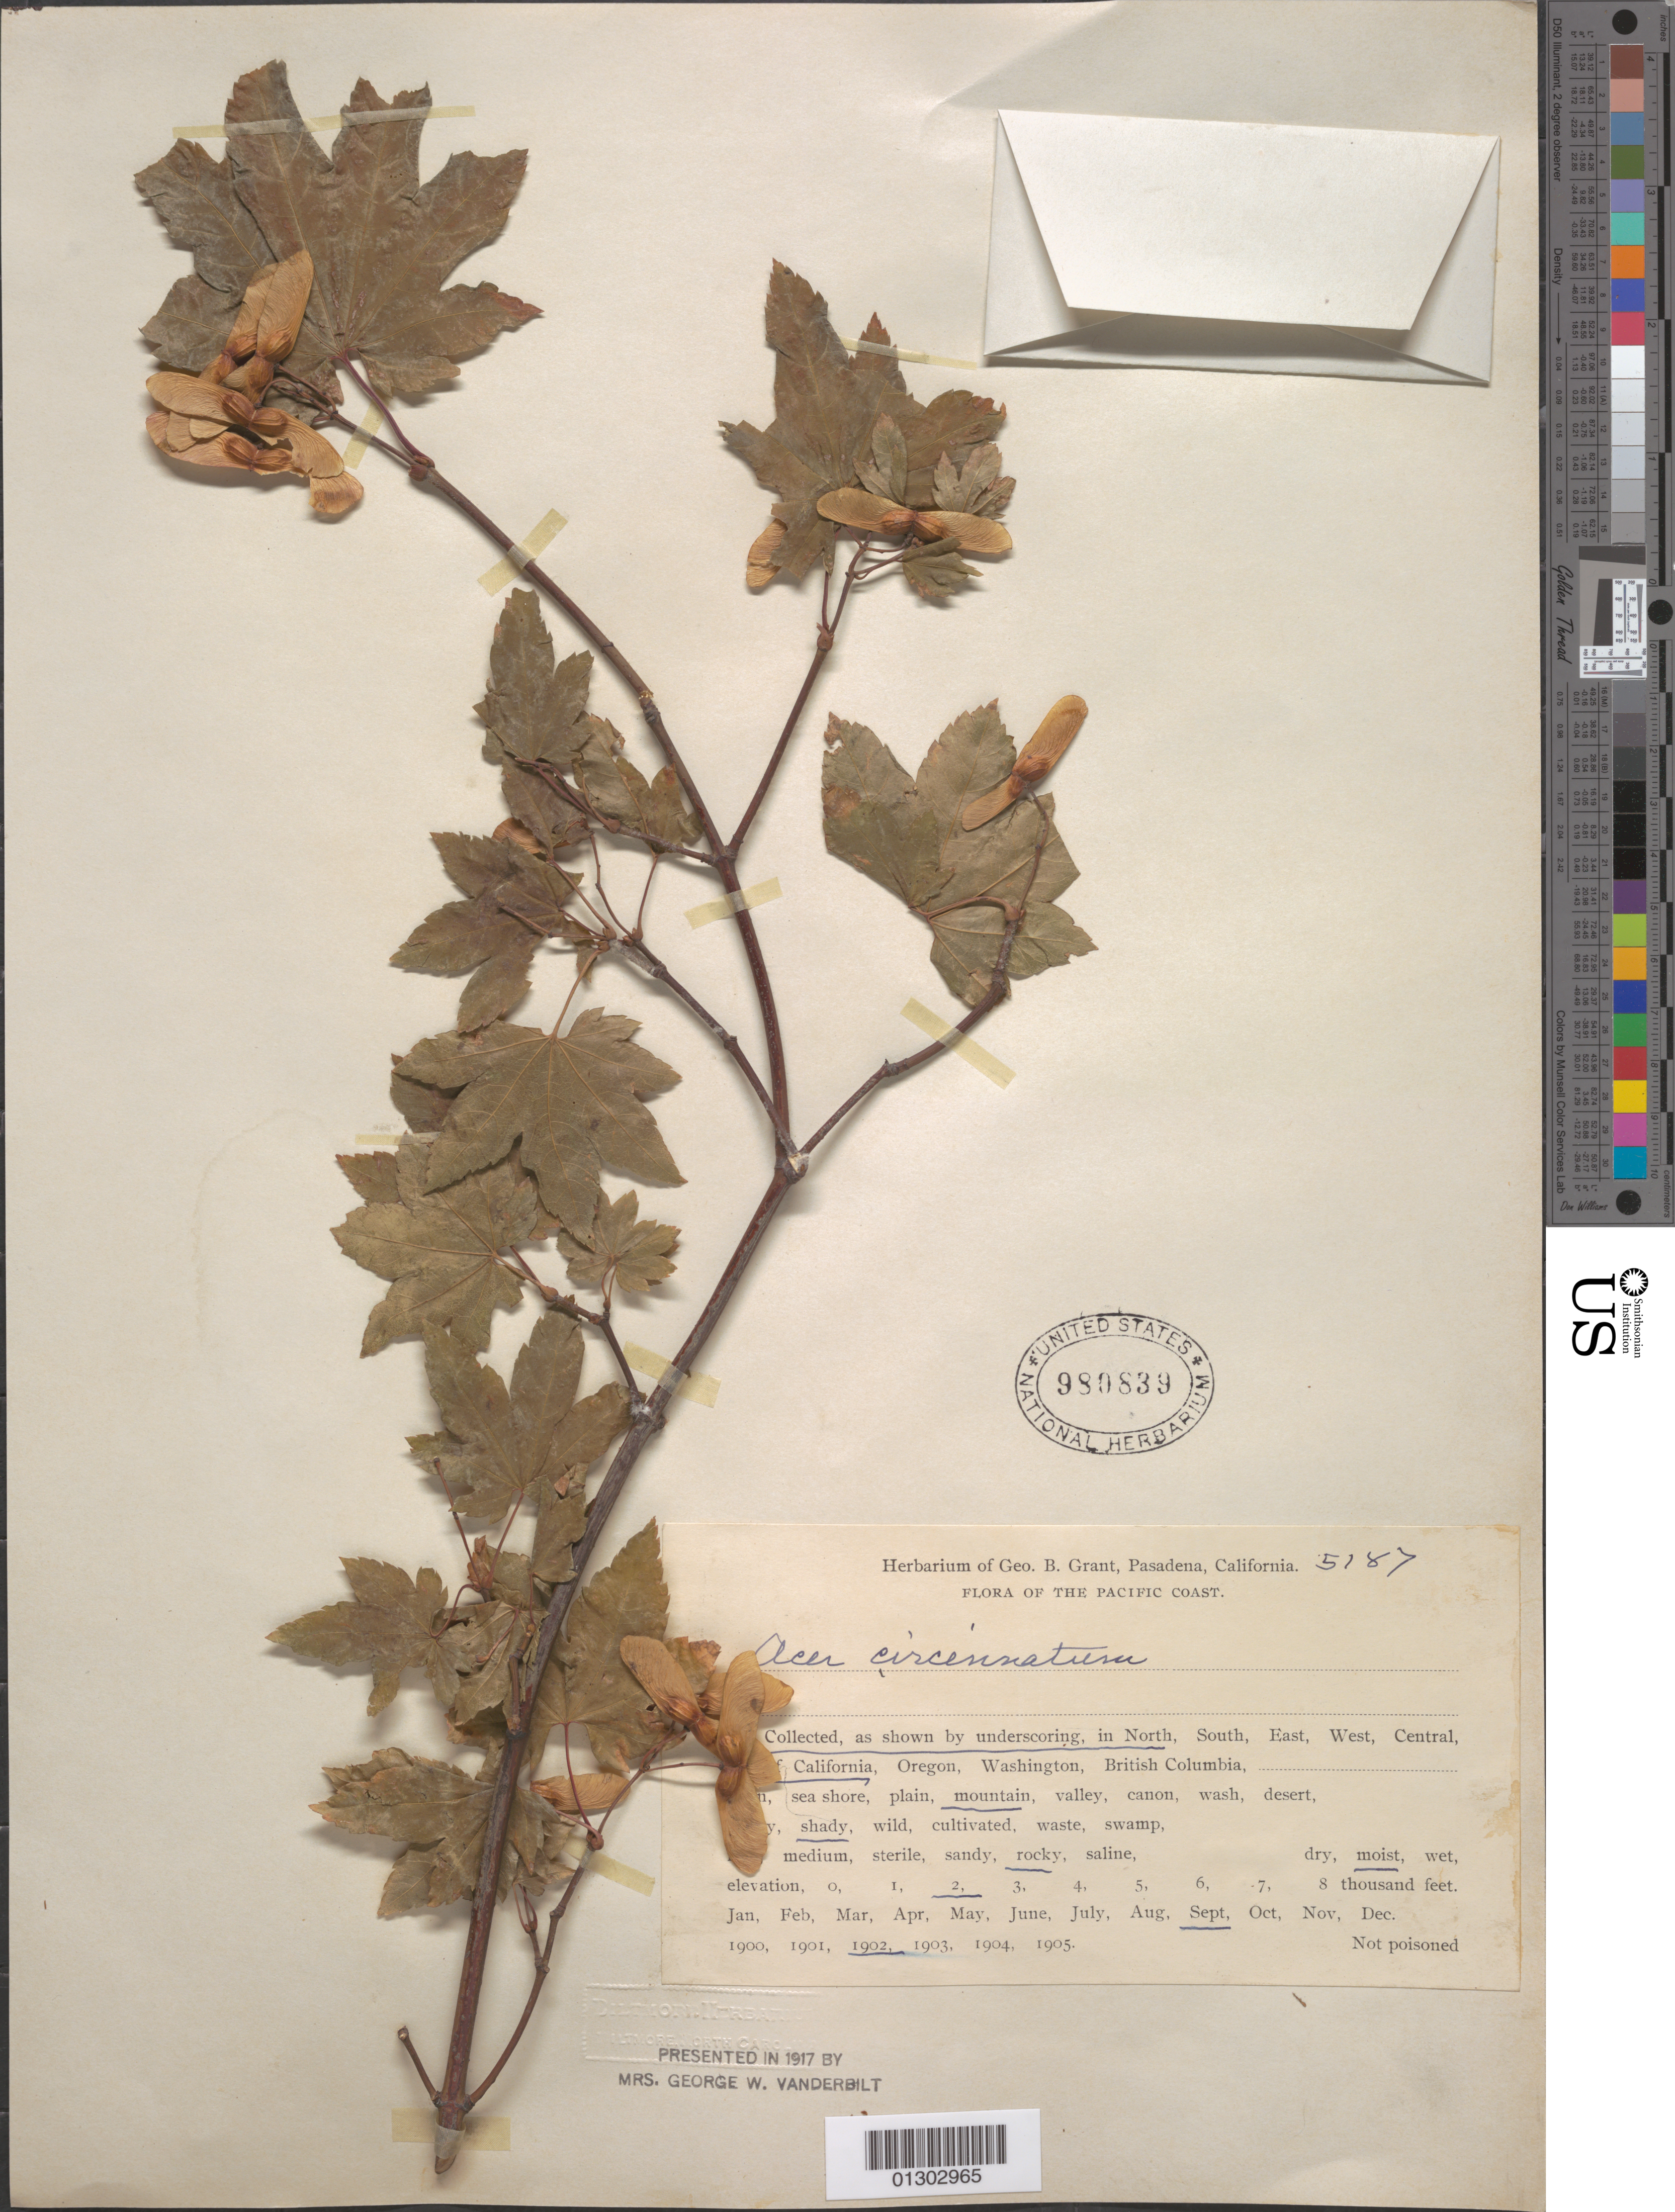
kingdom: Plantae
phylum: Tracheophyta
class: Magnoliopsida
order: Sapindales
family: Sapindaceae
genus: Acer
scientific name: Acer circinatum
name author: Pursh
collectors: G. Grant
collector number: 5187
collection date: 1902-09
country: United States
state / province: California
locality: North part.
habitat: Mountain, shady, rocky, moist.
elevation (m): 610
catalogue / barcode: US 980839